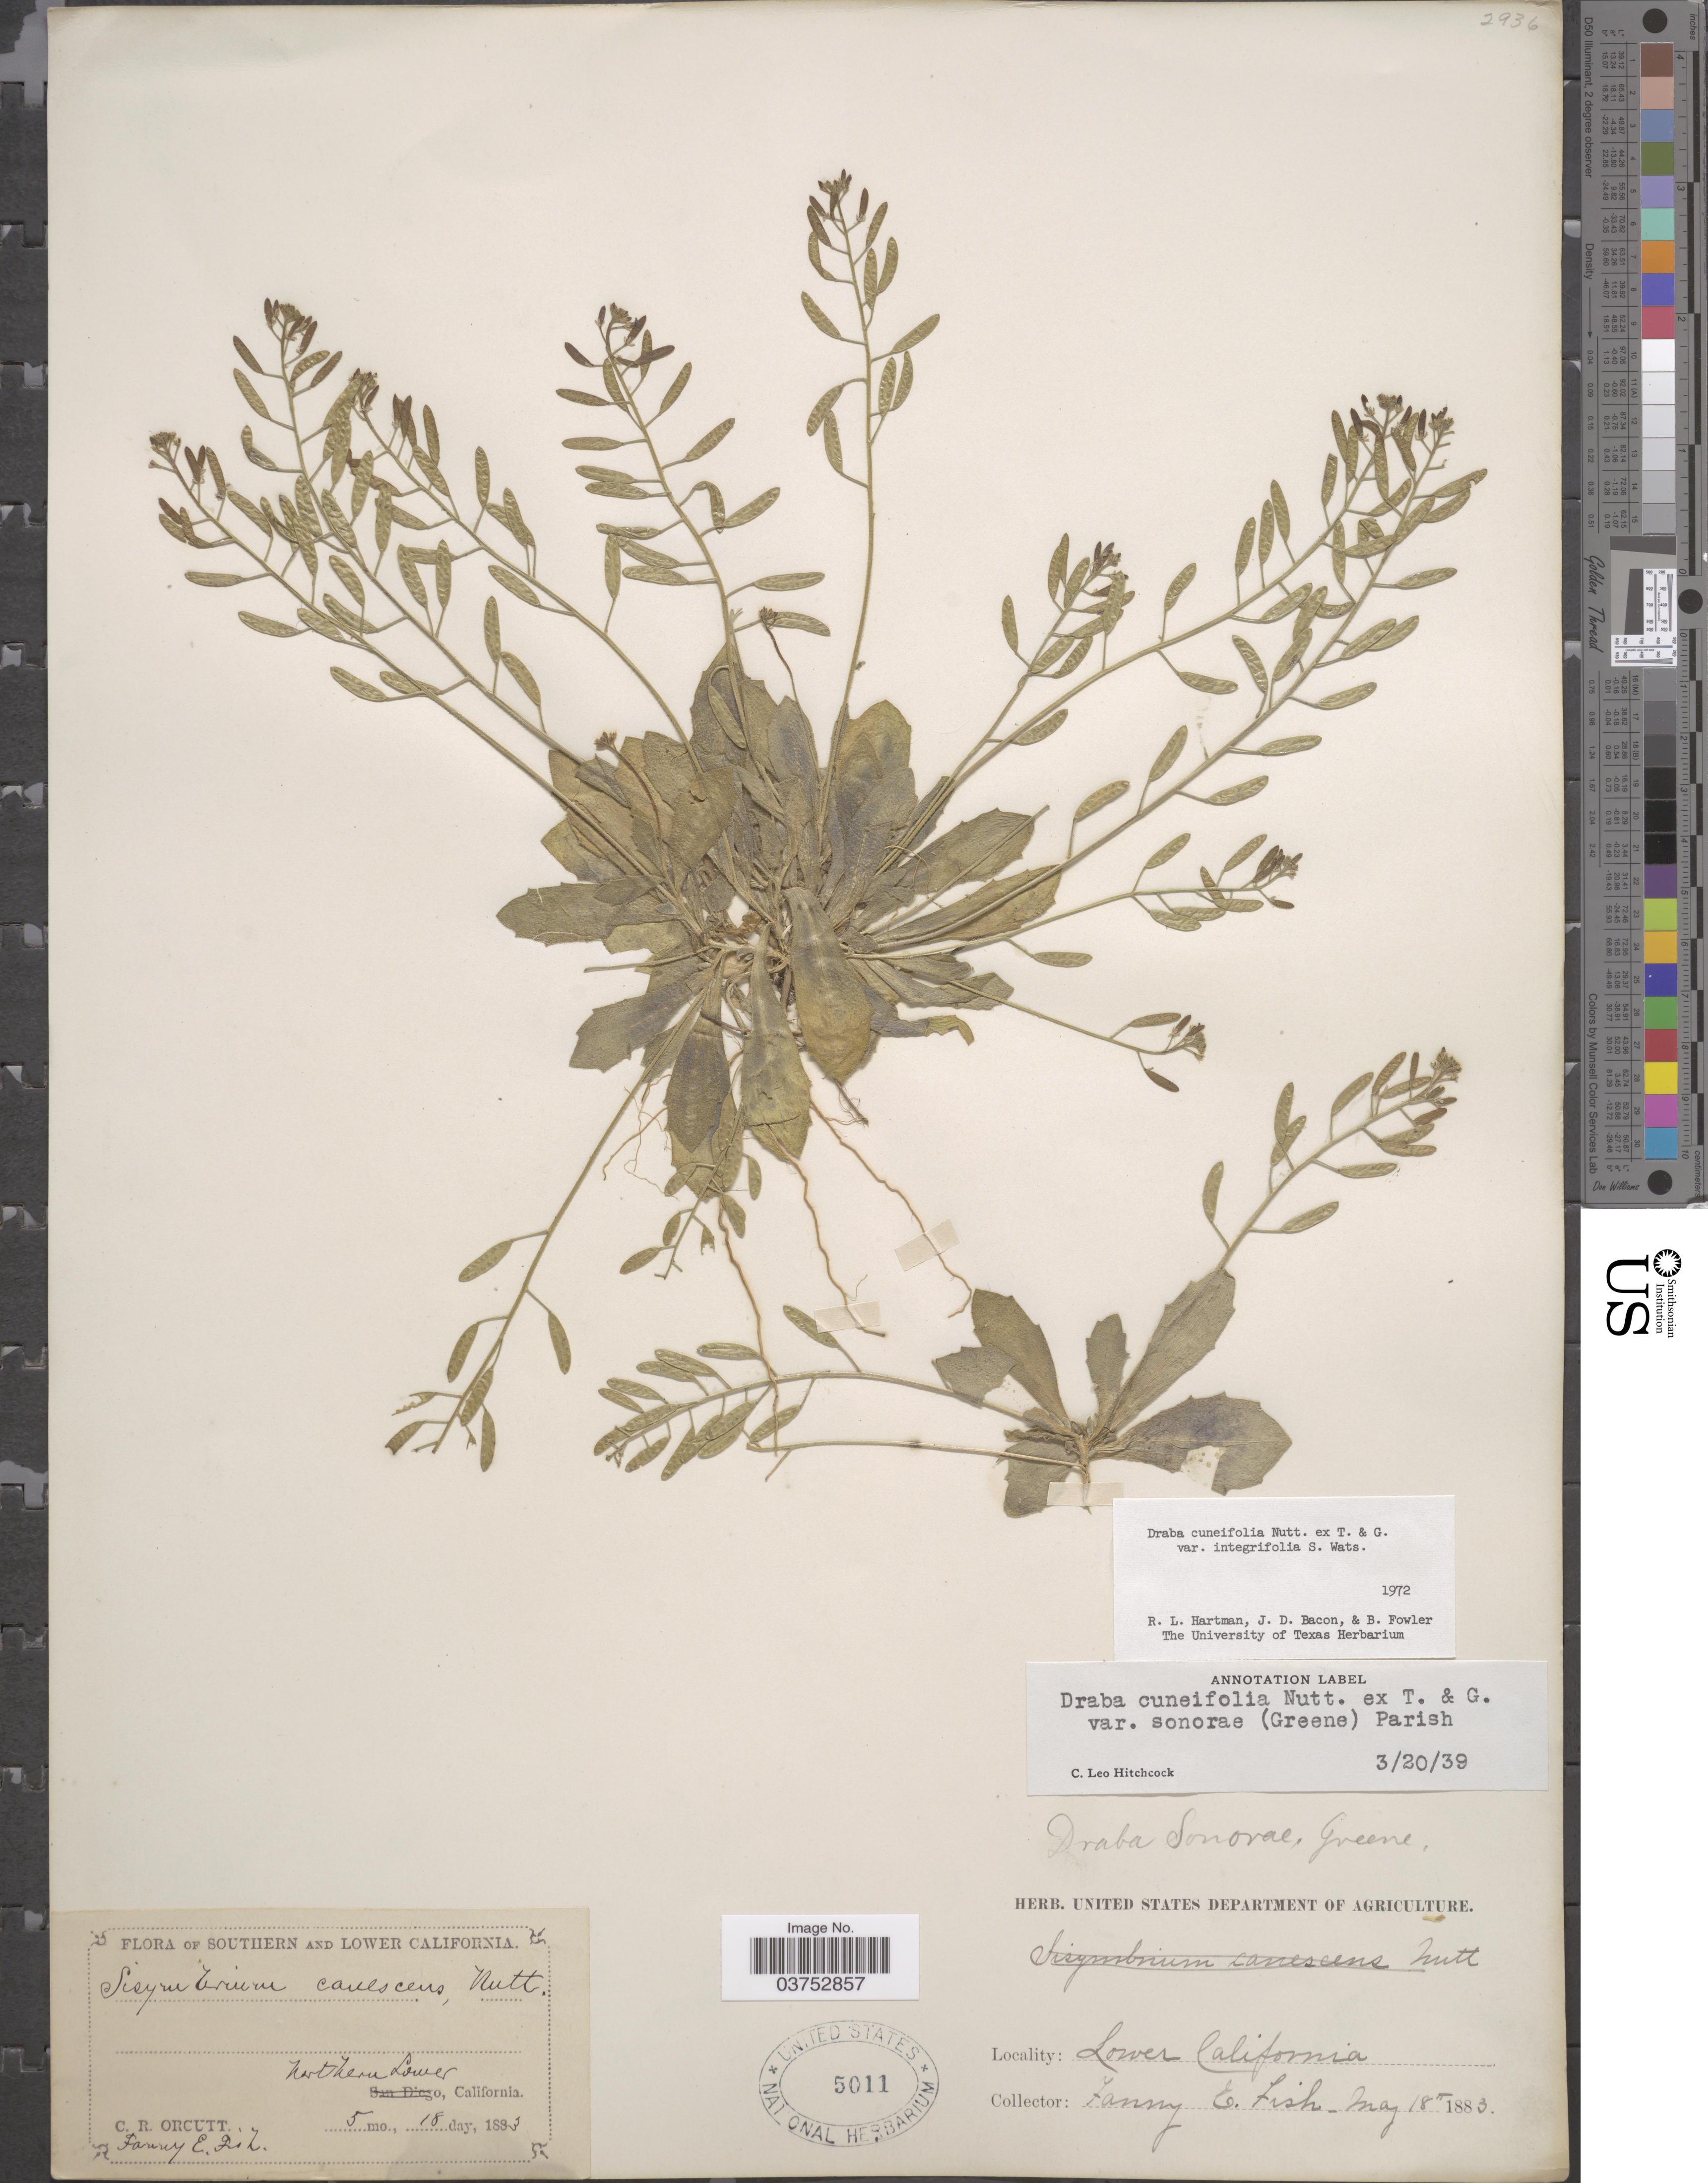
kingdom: Plantae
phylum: Tracheophyta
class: Magnoliopsida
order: Brassicales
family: Brassicaceae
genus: Draba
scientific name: Draba cuneifolia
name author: Nutt.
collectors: C. R. Orcutt & F. Fish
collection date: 1883-05-18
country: Mexico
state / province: Baja California Norte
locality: Southern and Lower California. Northern Lower California.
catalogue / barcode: US 5011